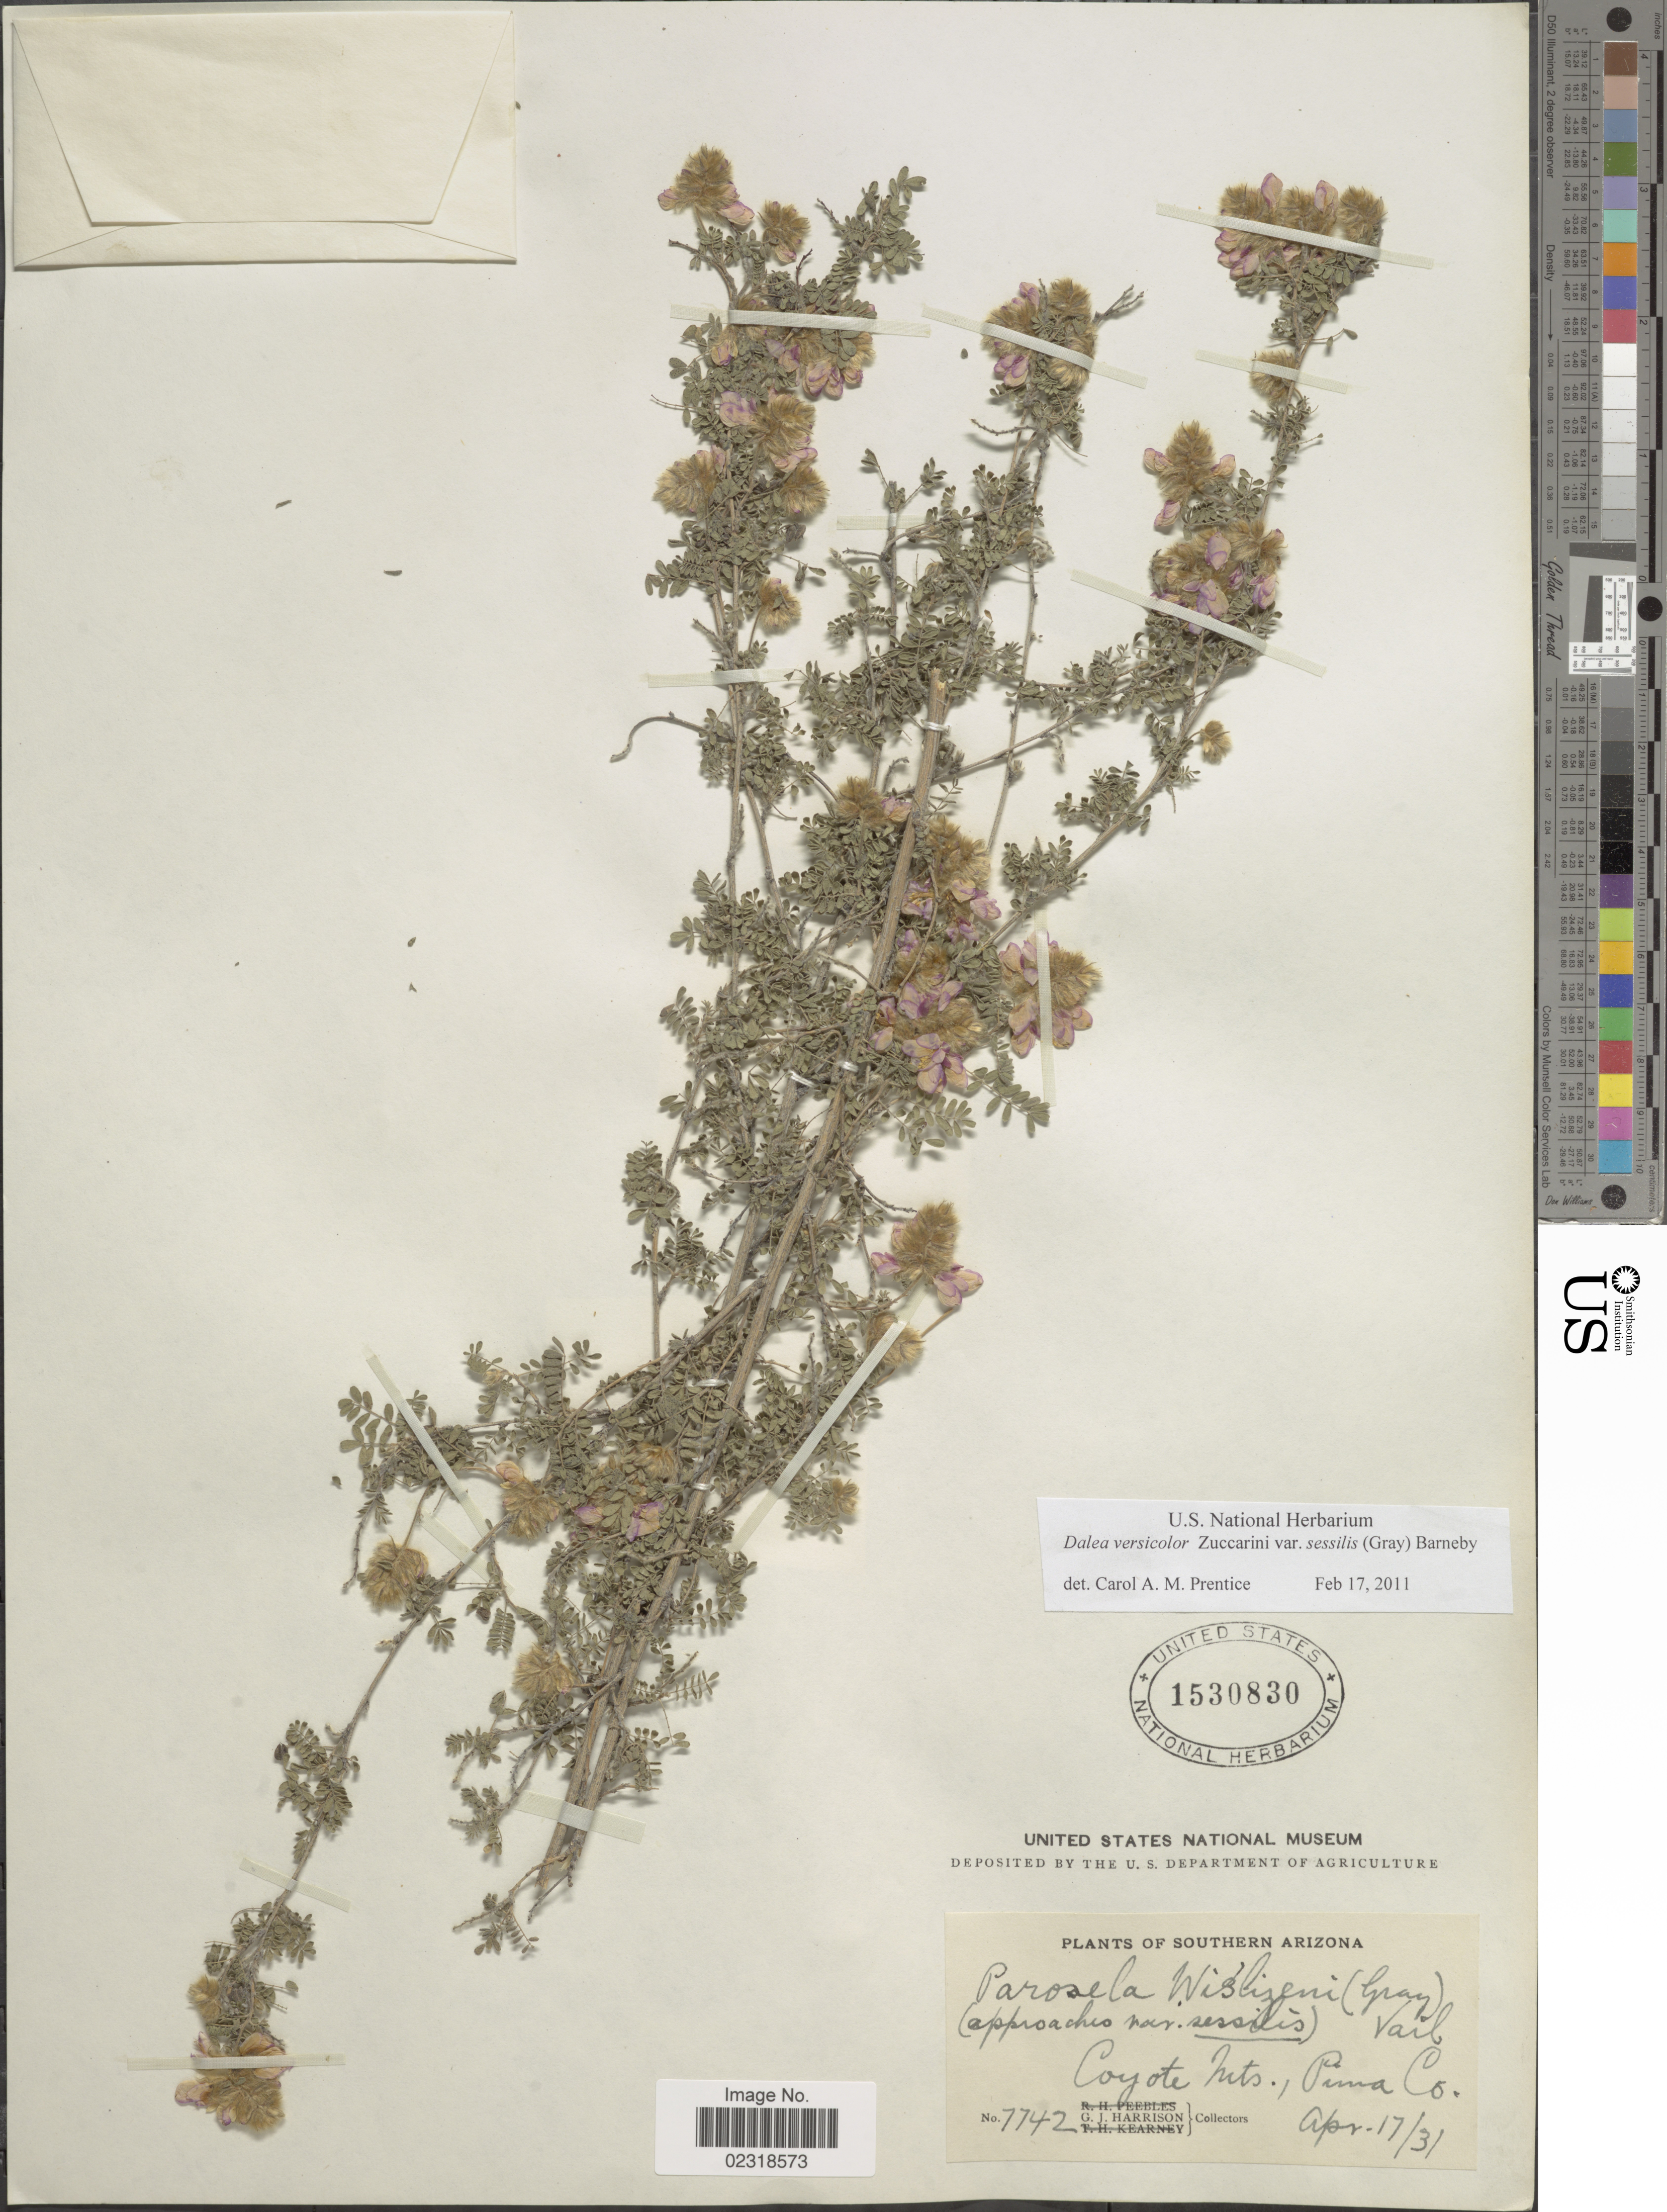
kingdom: Plantae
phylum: Tracheophyta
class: Magnoliopsida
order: Fabales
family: Fabaceae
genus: Dalea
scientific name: Dalea versicolor var. sessilis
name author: Zucc.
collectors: G. J. Harrison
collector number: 7742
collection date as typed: Transcribed d/m/y: 17/4/31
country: United States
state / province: Arizona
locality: Southern Arizona, Coyote Mts., Pima Co.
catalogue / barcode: US 1530830